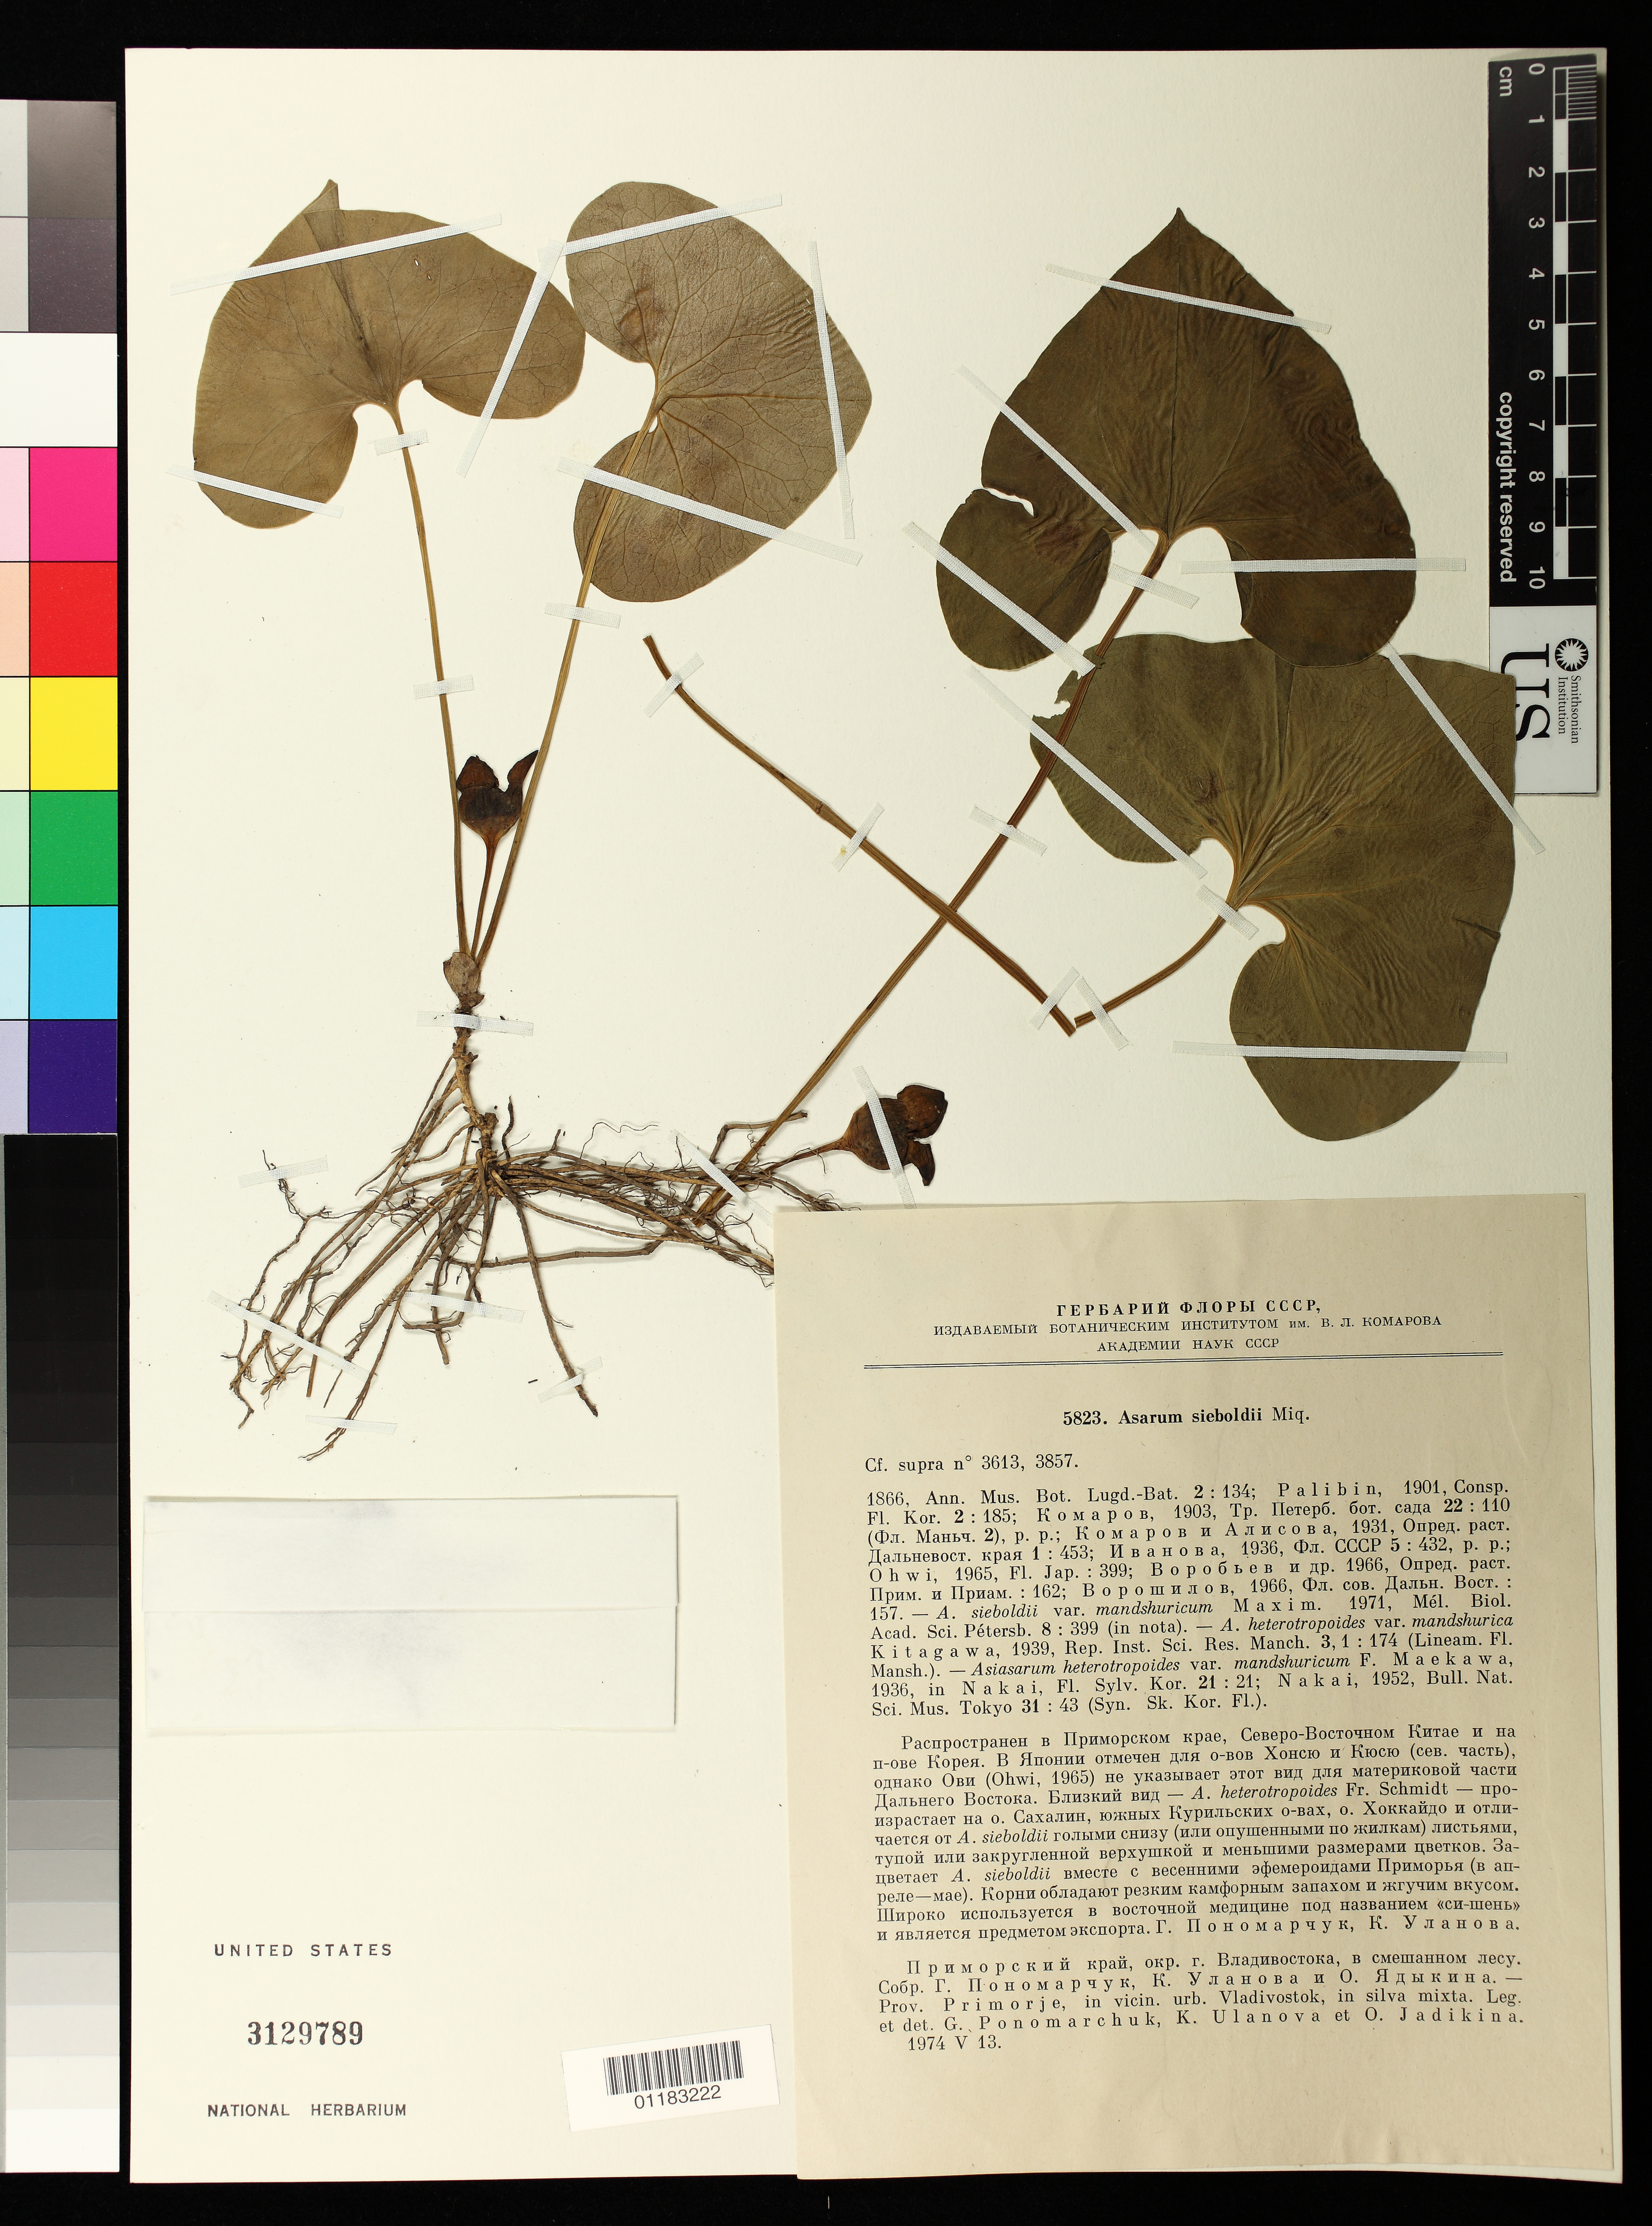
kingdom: Plantae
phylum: Tracheophyta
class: Magnoliopsida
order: Piperales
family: Aristolochiaceae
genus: Asarum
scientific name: Asarum sieboldii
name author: Miq.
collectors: G. I. Ponomarchuk, K. Ulanova & O. Jadikina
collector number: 5823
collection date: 1974-05-13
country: Russian Federation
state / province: Primorsky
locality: Vladivostok, prov. Primorje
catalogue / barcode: US 3129789